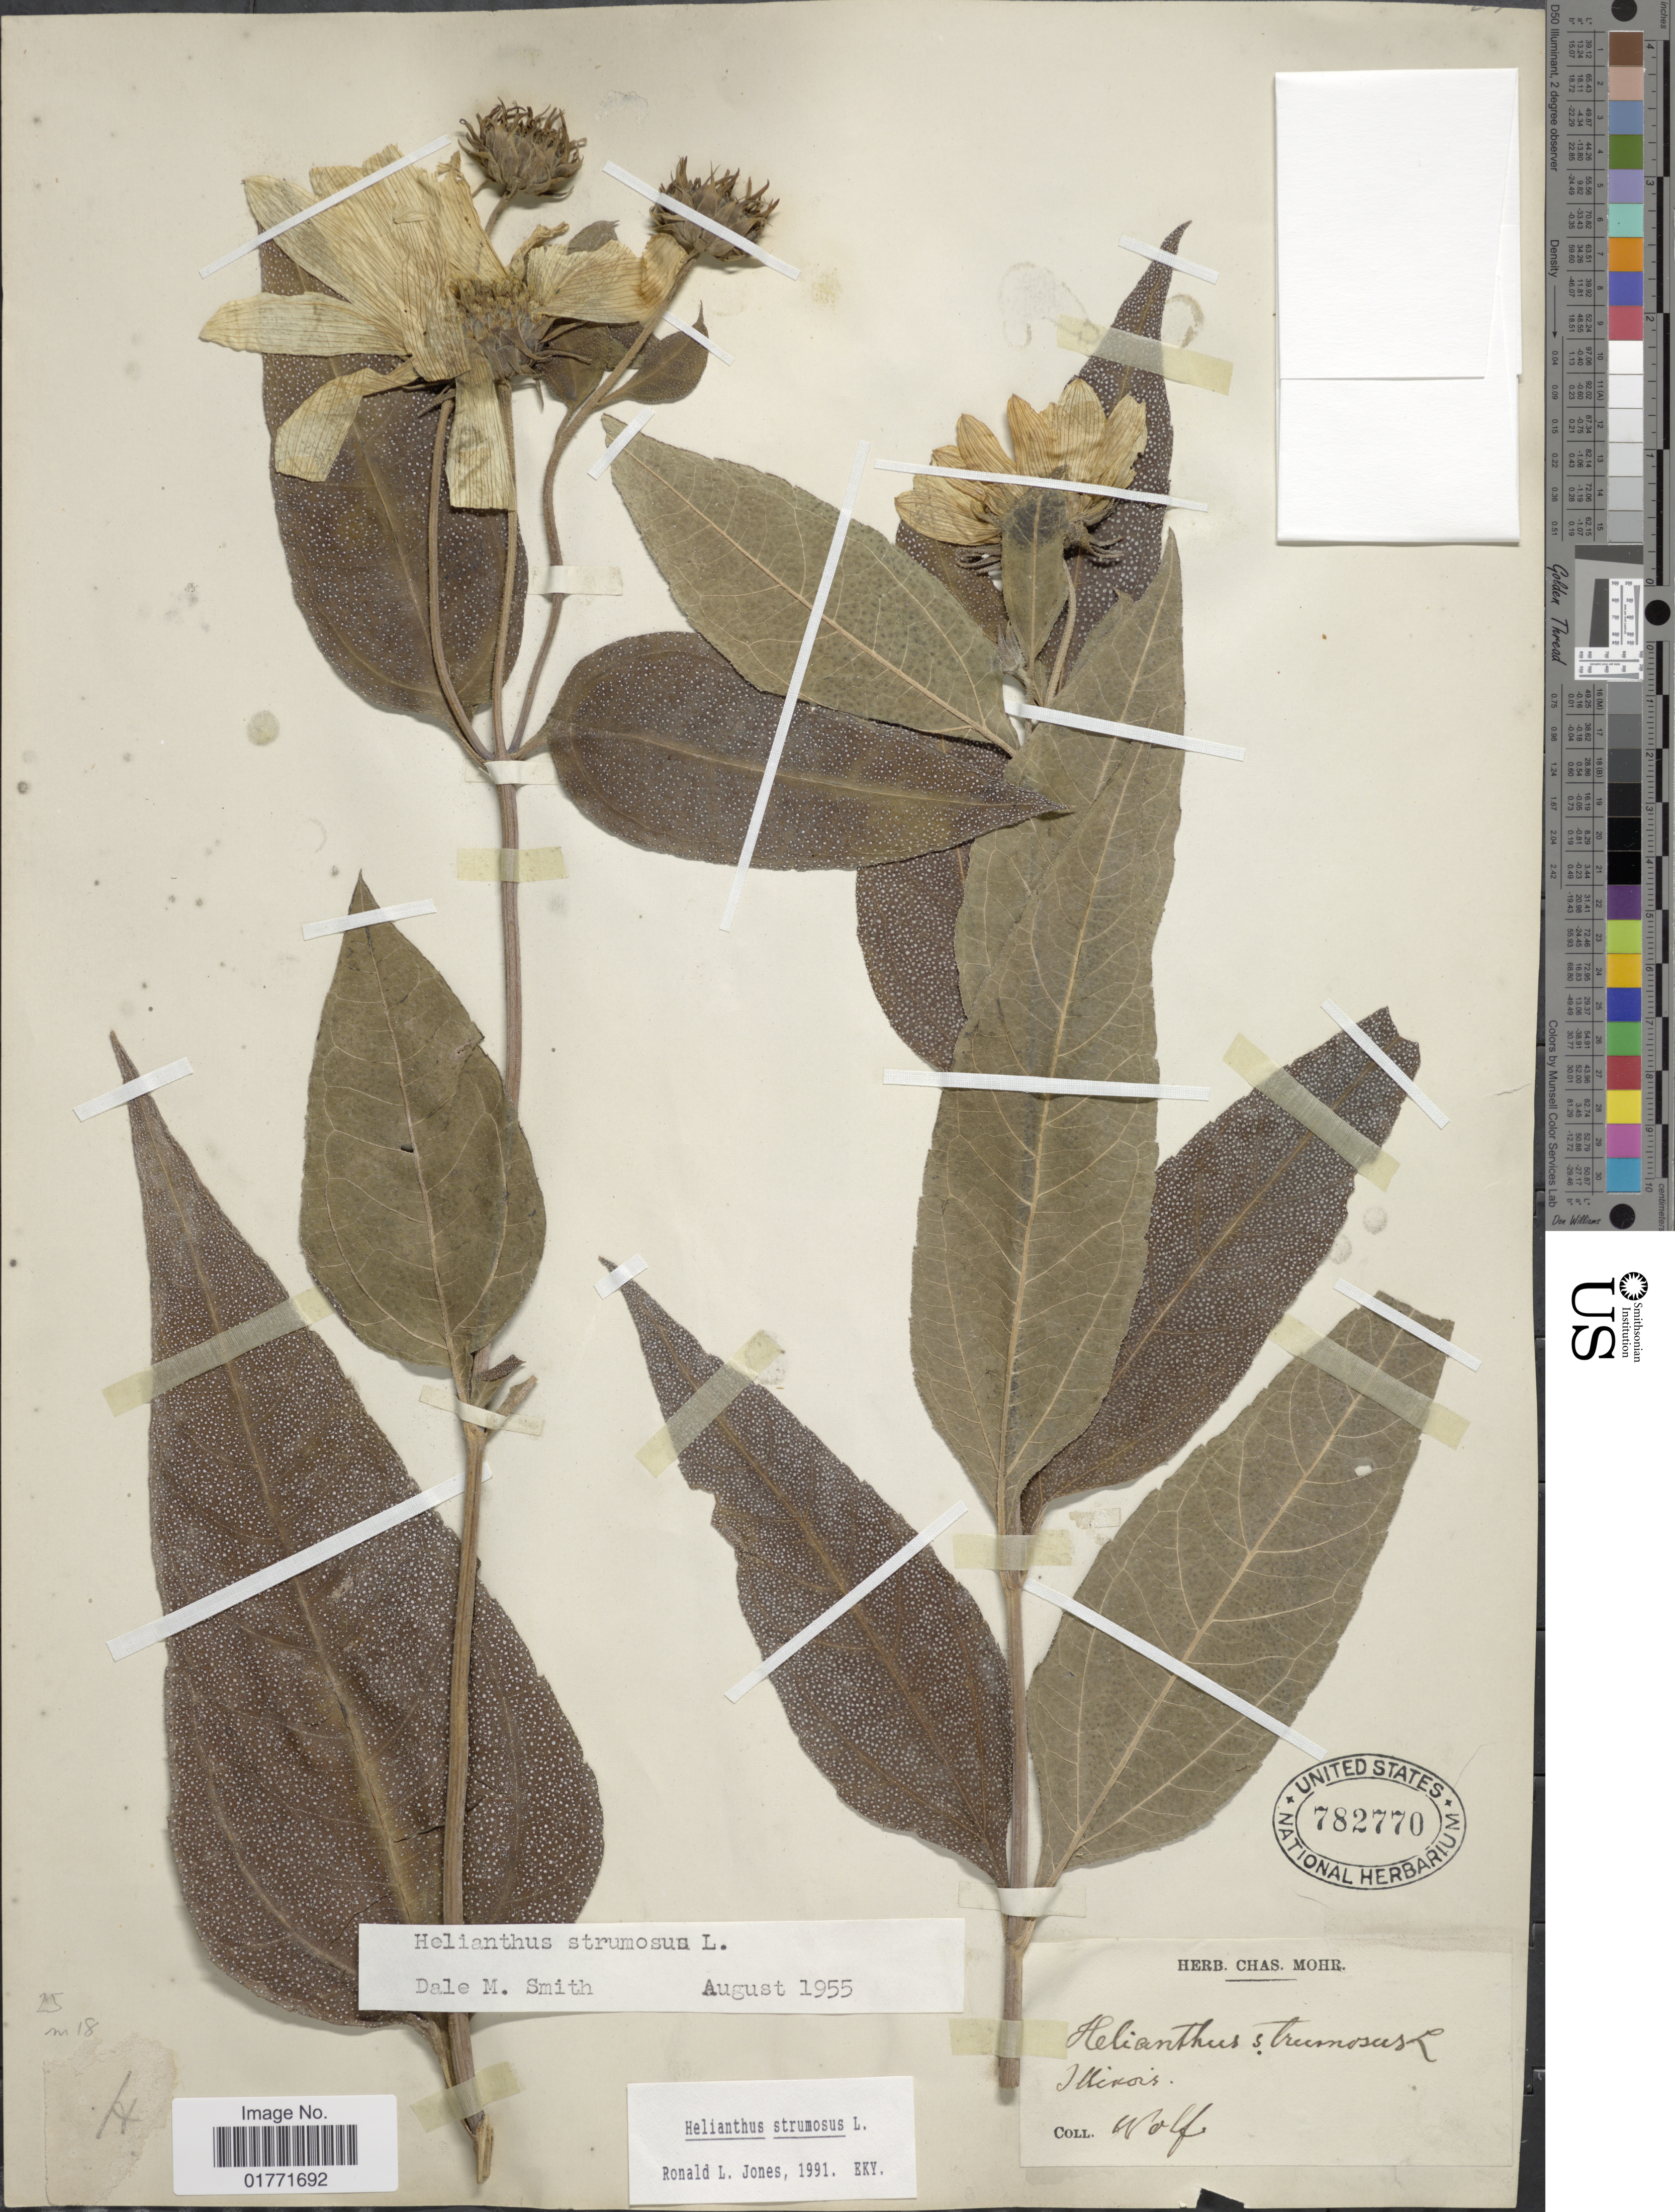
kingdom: Plantae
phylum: Tracheophyta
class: Magnoliopsida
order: Asterales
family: Asteraceae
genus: Helianthus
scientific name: Helianthus strumosus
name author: L.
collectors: -- Wolf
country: United States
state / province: Illinois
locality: Illinois.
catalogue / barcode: US 782770